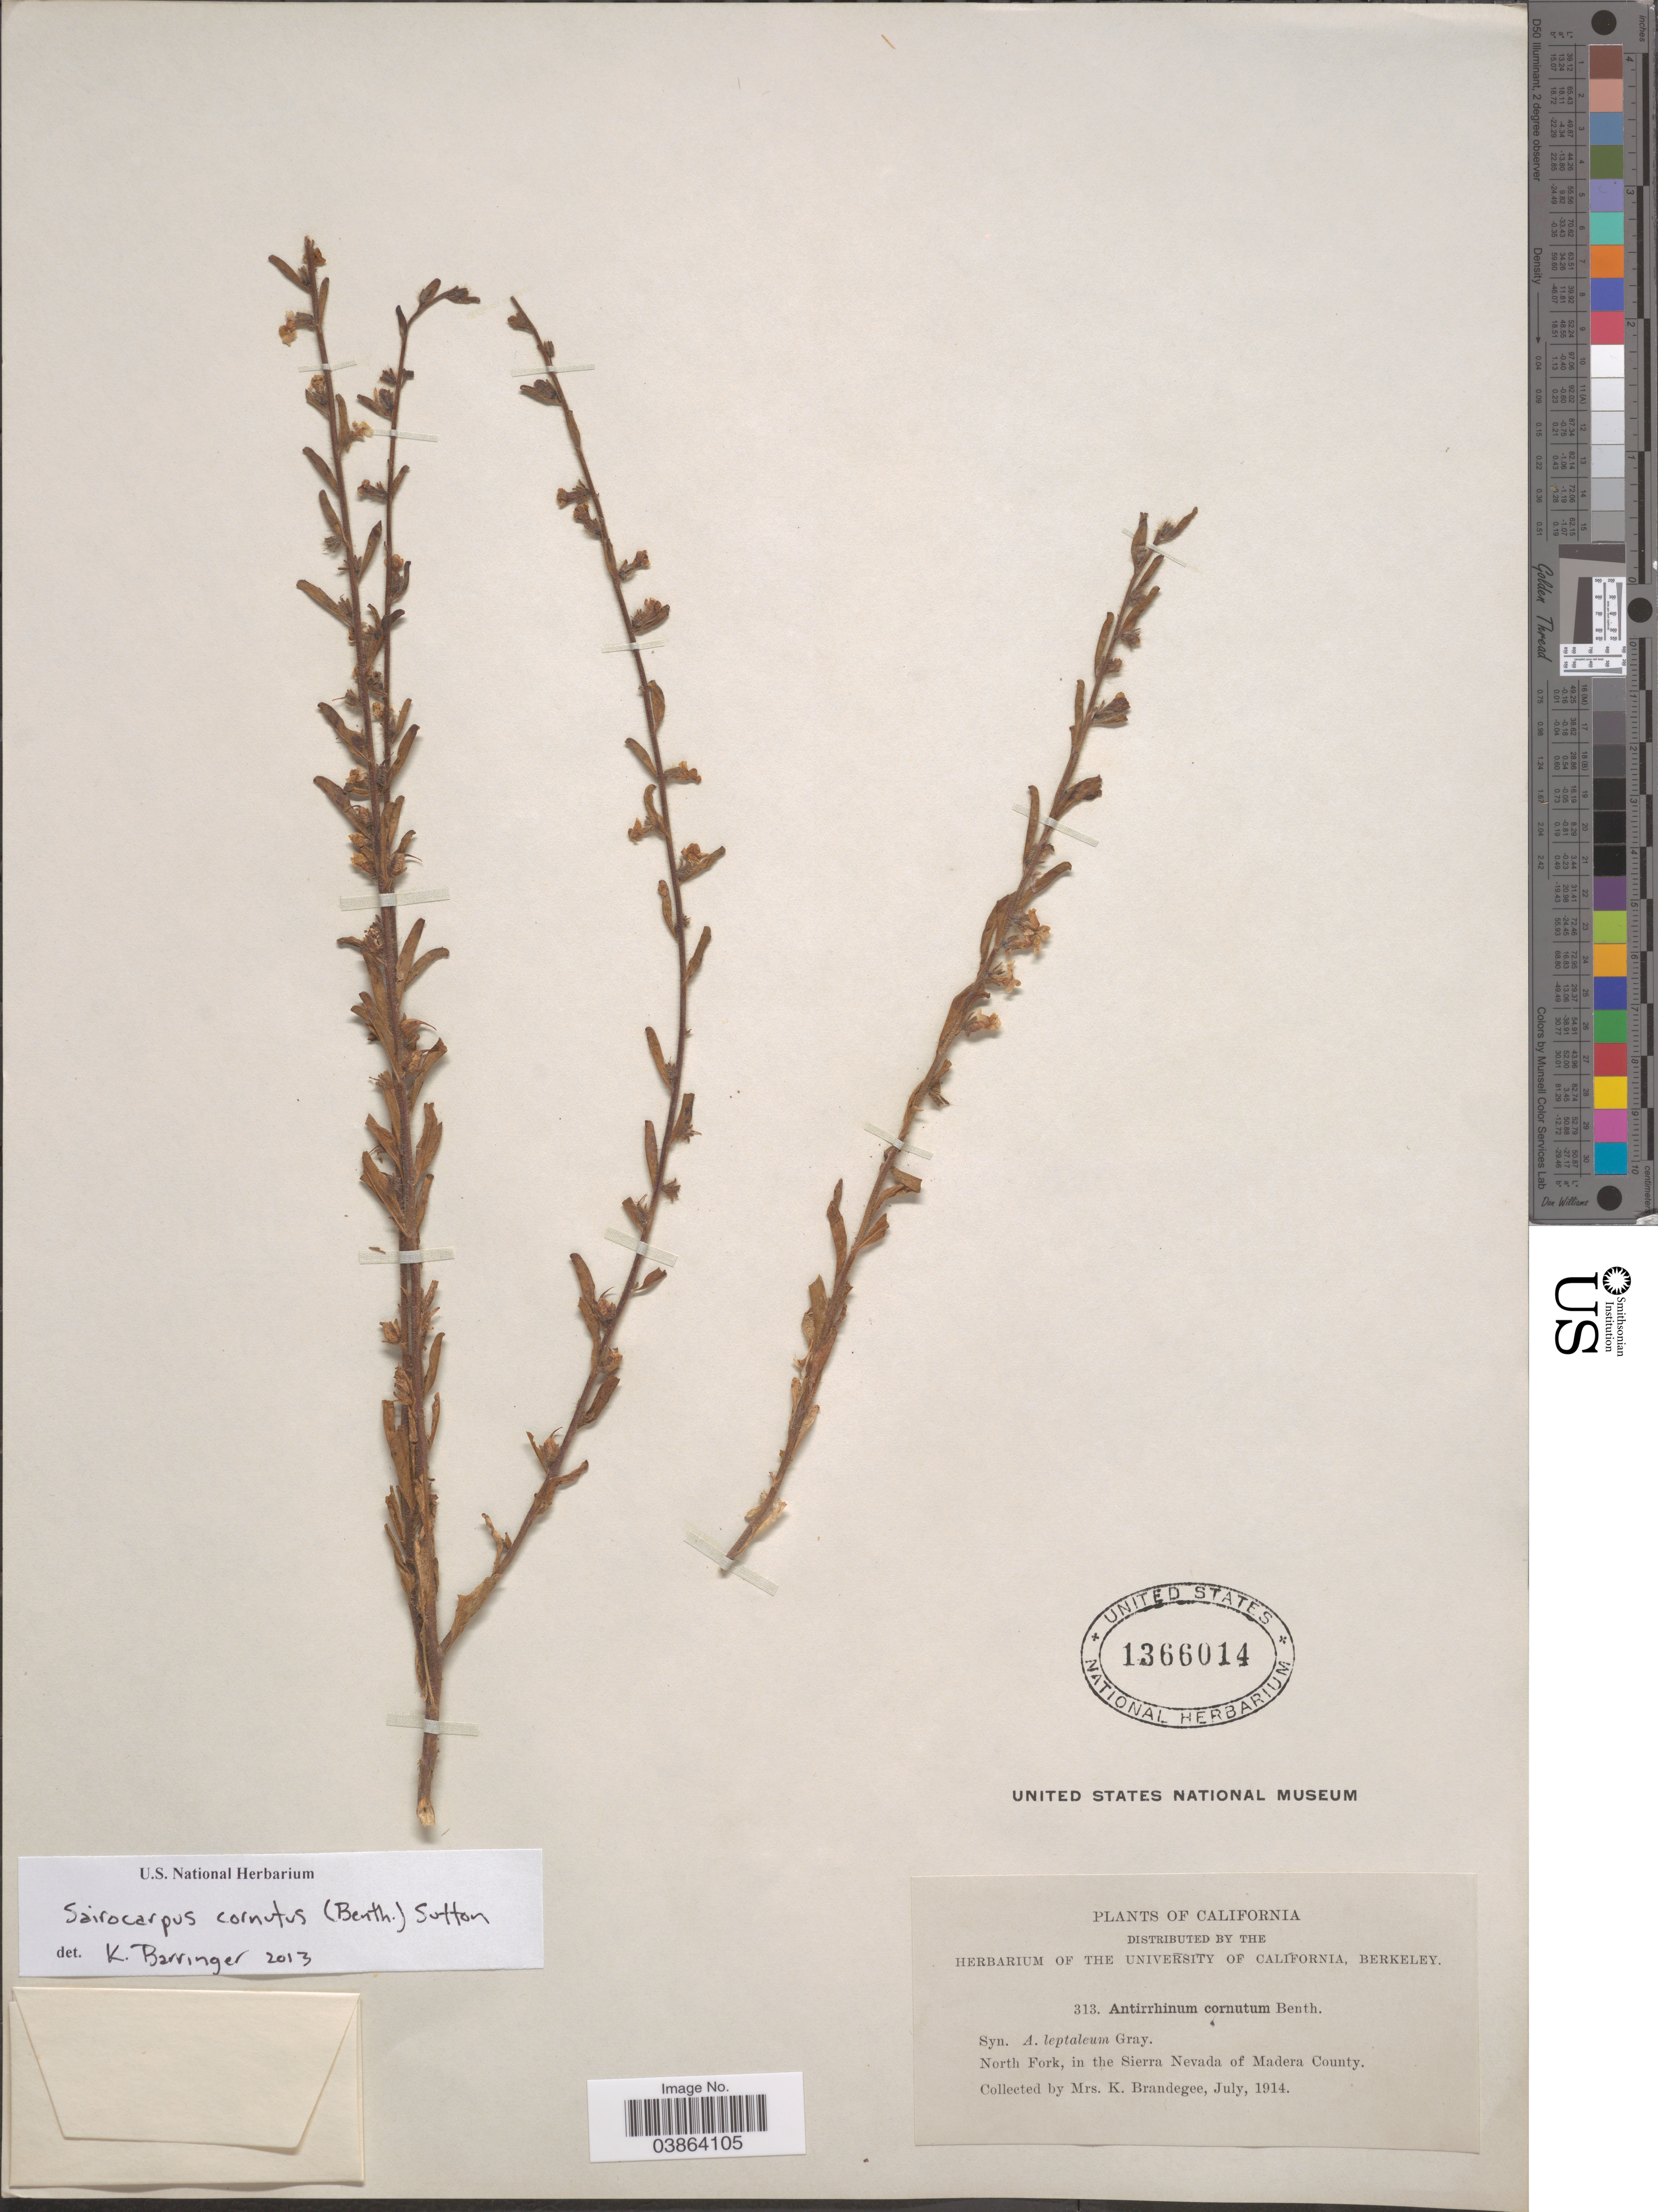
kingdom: Plantae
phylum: Tracheophyta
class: Magnoliopsida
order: Lamiales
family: Plantaginaceae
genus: Sairocarpus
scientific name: Sairocarpus cornutus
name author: (Benth.) D.A. Sutton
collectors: M. K. Brandegee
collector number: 313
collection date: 1914-07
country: United States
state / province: California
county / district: Madera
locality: North Fork, in the Sierra Nevada of Madera County.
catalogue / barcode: US 1366014